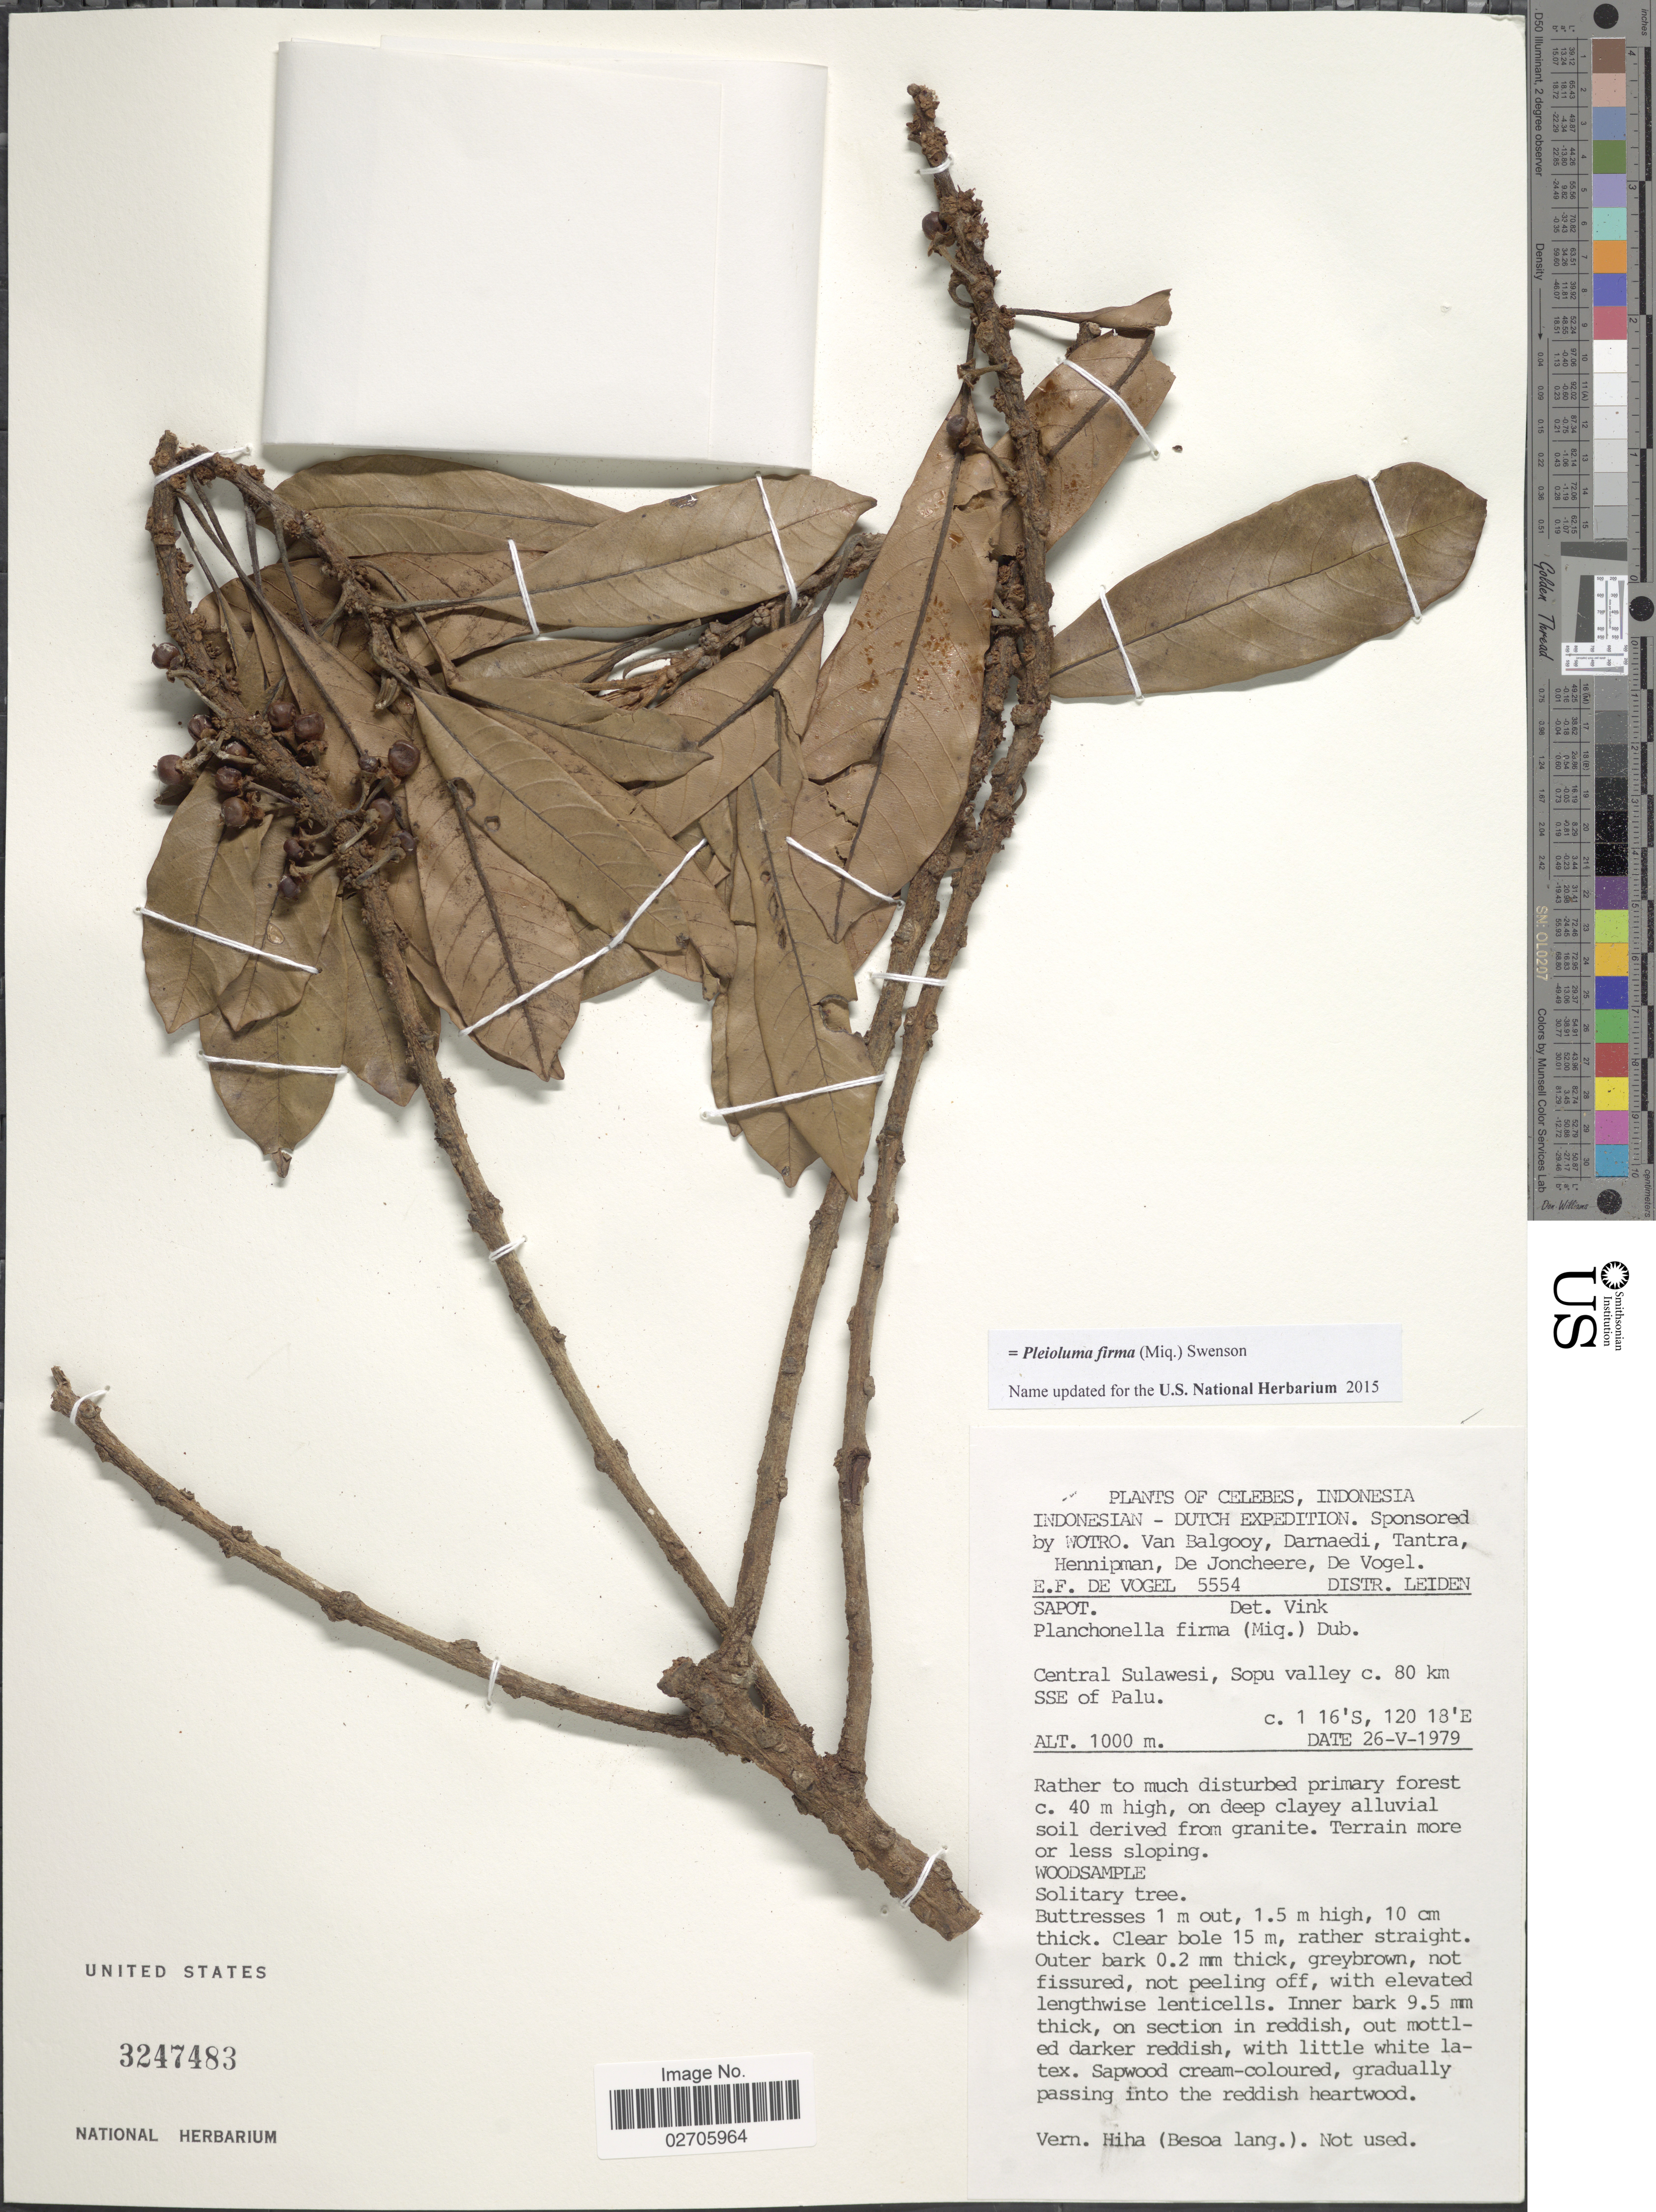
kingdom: Plantae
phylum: Tracheophyta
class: Magnoliopsida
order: Ericales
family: Sapotaceae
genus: Pleioluma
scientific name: Pleioluma firma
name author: (Miq.) Swenson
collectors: E. F. de Vogel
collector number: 5554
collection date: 1979-05-26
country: Indonesia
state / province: Sulawesi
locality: Celebes. Central Sulawesi, Sopu valley c. 80 km SSE of Palu.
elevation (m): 1000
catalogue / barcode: US 3247483